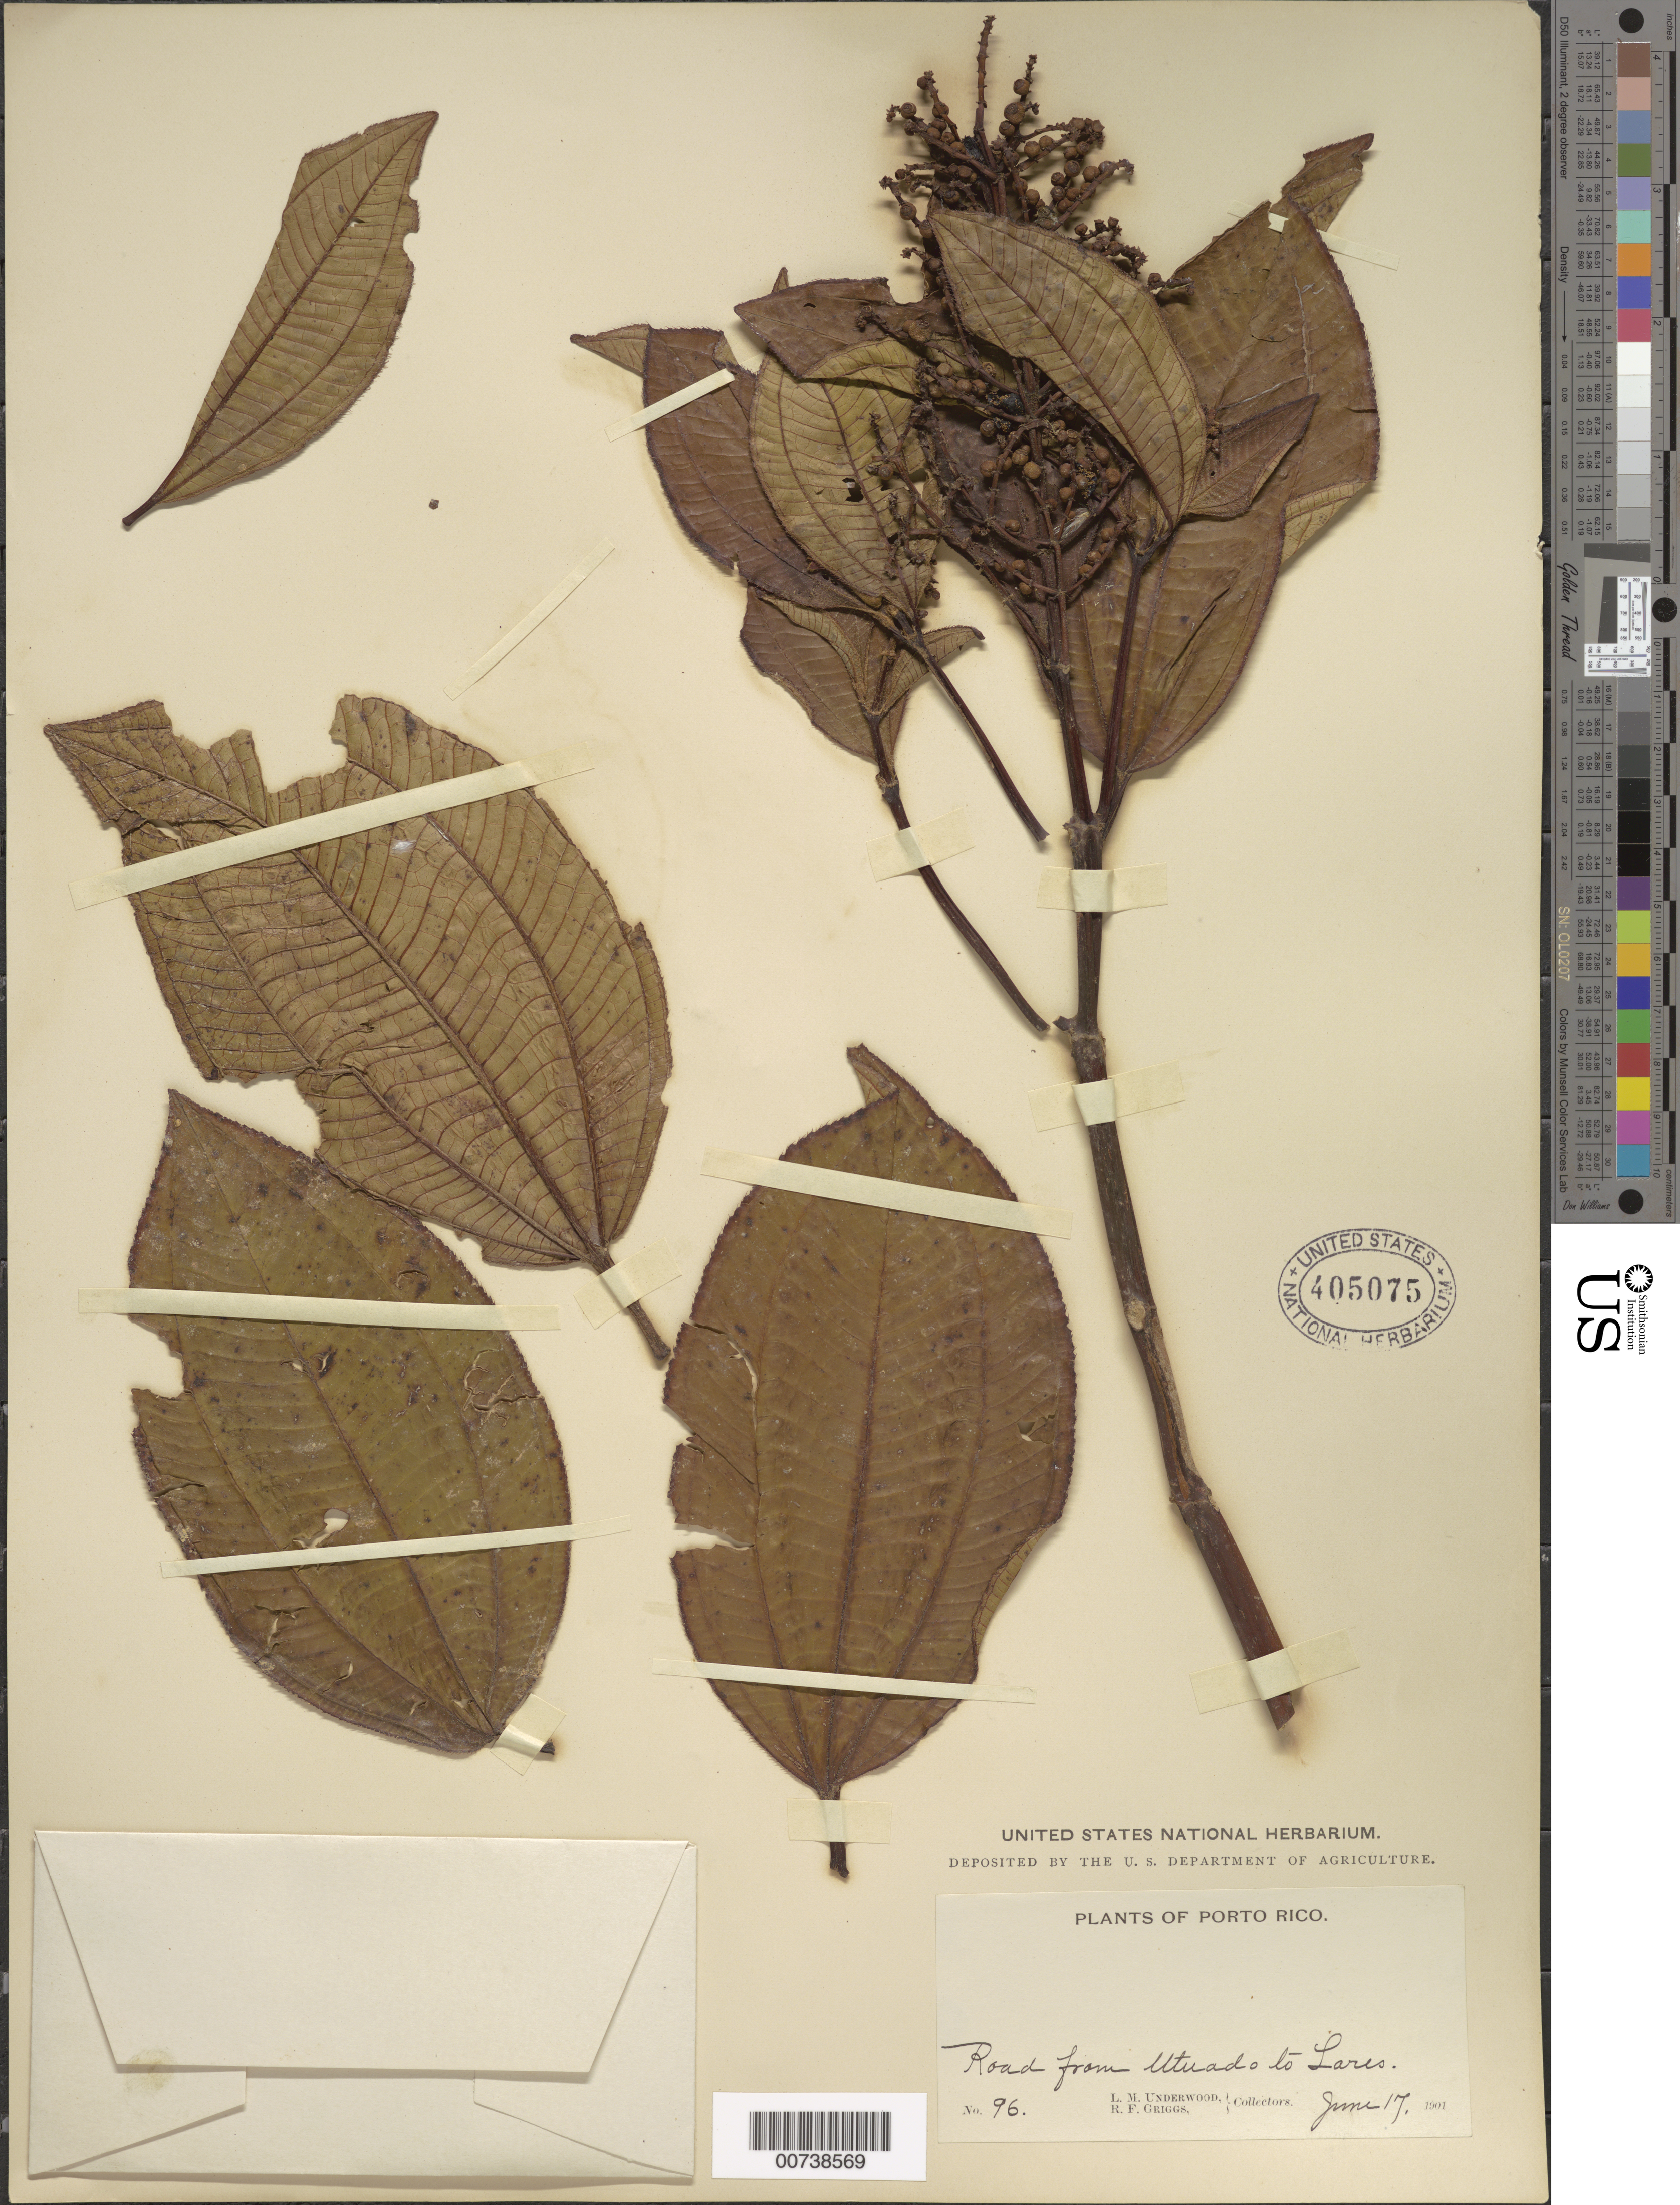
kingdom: Plantae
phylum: Tracheophyta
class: Magnoliopsida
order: Myrtales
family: Melastomataceae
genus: Miconia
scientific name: Miconia racemosa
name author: (Aubl.) DC.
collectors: L. M. Underwood & R. F. Griggs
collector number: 96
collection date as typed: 17 Jun 1901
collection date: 1901-06-17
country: Puerto Rico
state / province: Utuado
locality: Road from Utuado to Lares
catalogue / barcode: US 405075